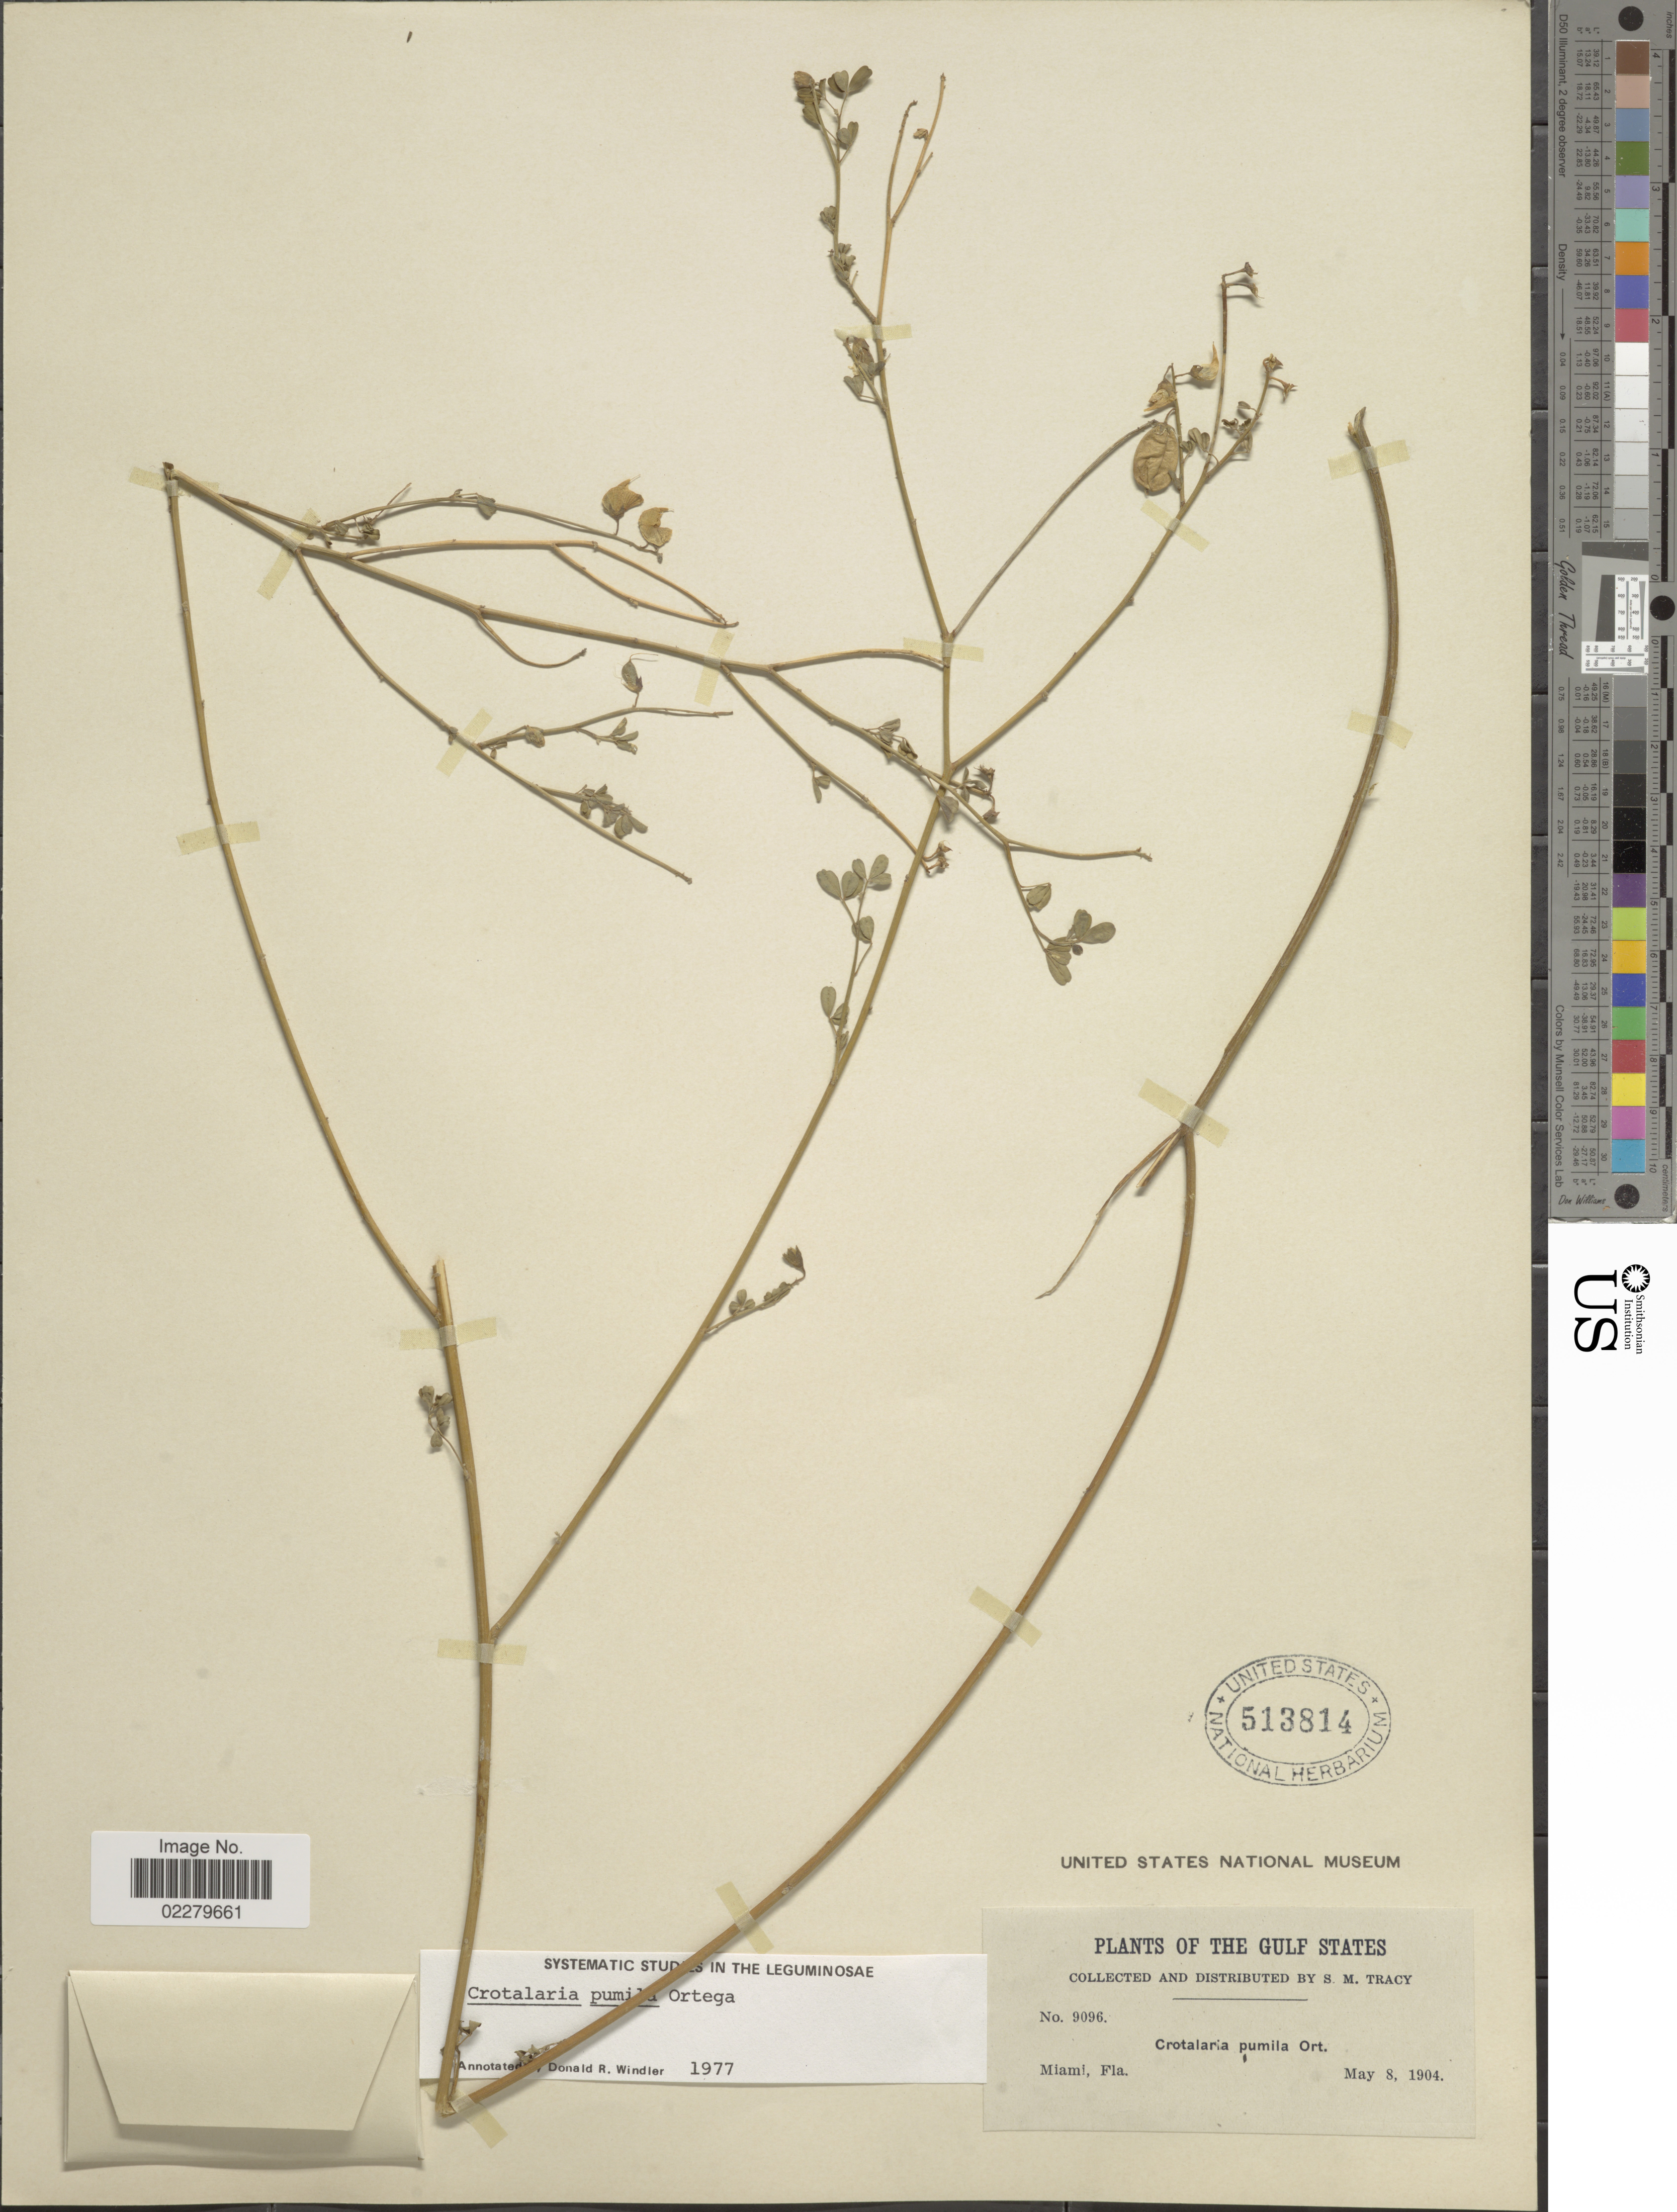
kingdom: Plantae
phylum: Tracheophyta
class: Magnoliopsida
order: Fabales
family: Fabaceae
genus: Crotalaria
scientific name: Crotalaria pumila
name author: Ortega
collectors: S. M. Tracy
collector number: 9096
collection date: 1904-05-08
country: United States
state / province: Florida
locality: Gulf States. Miami, Fla.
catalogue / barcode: US 513814